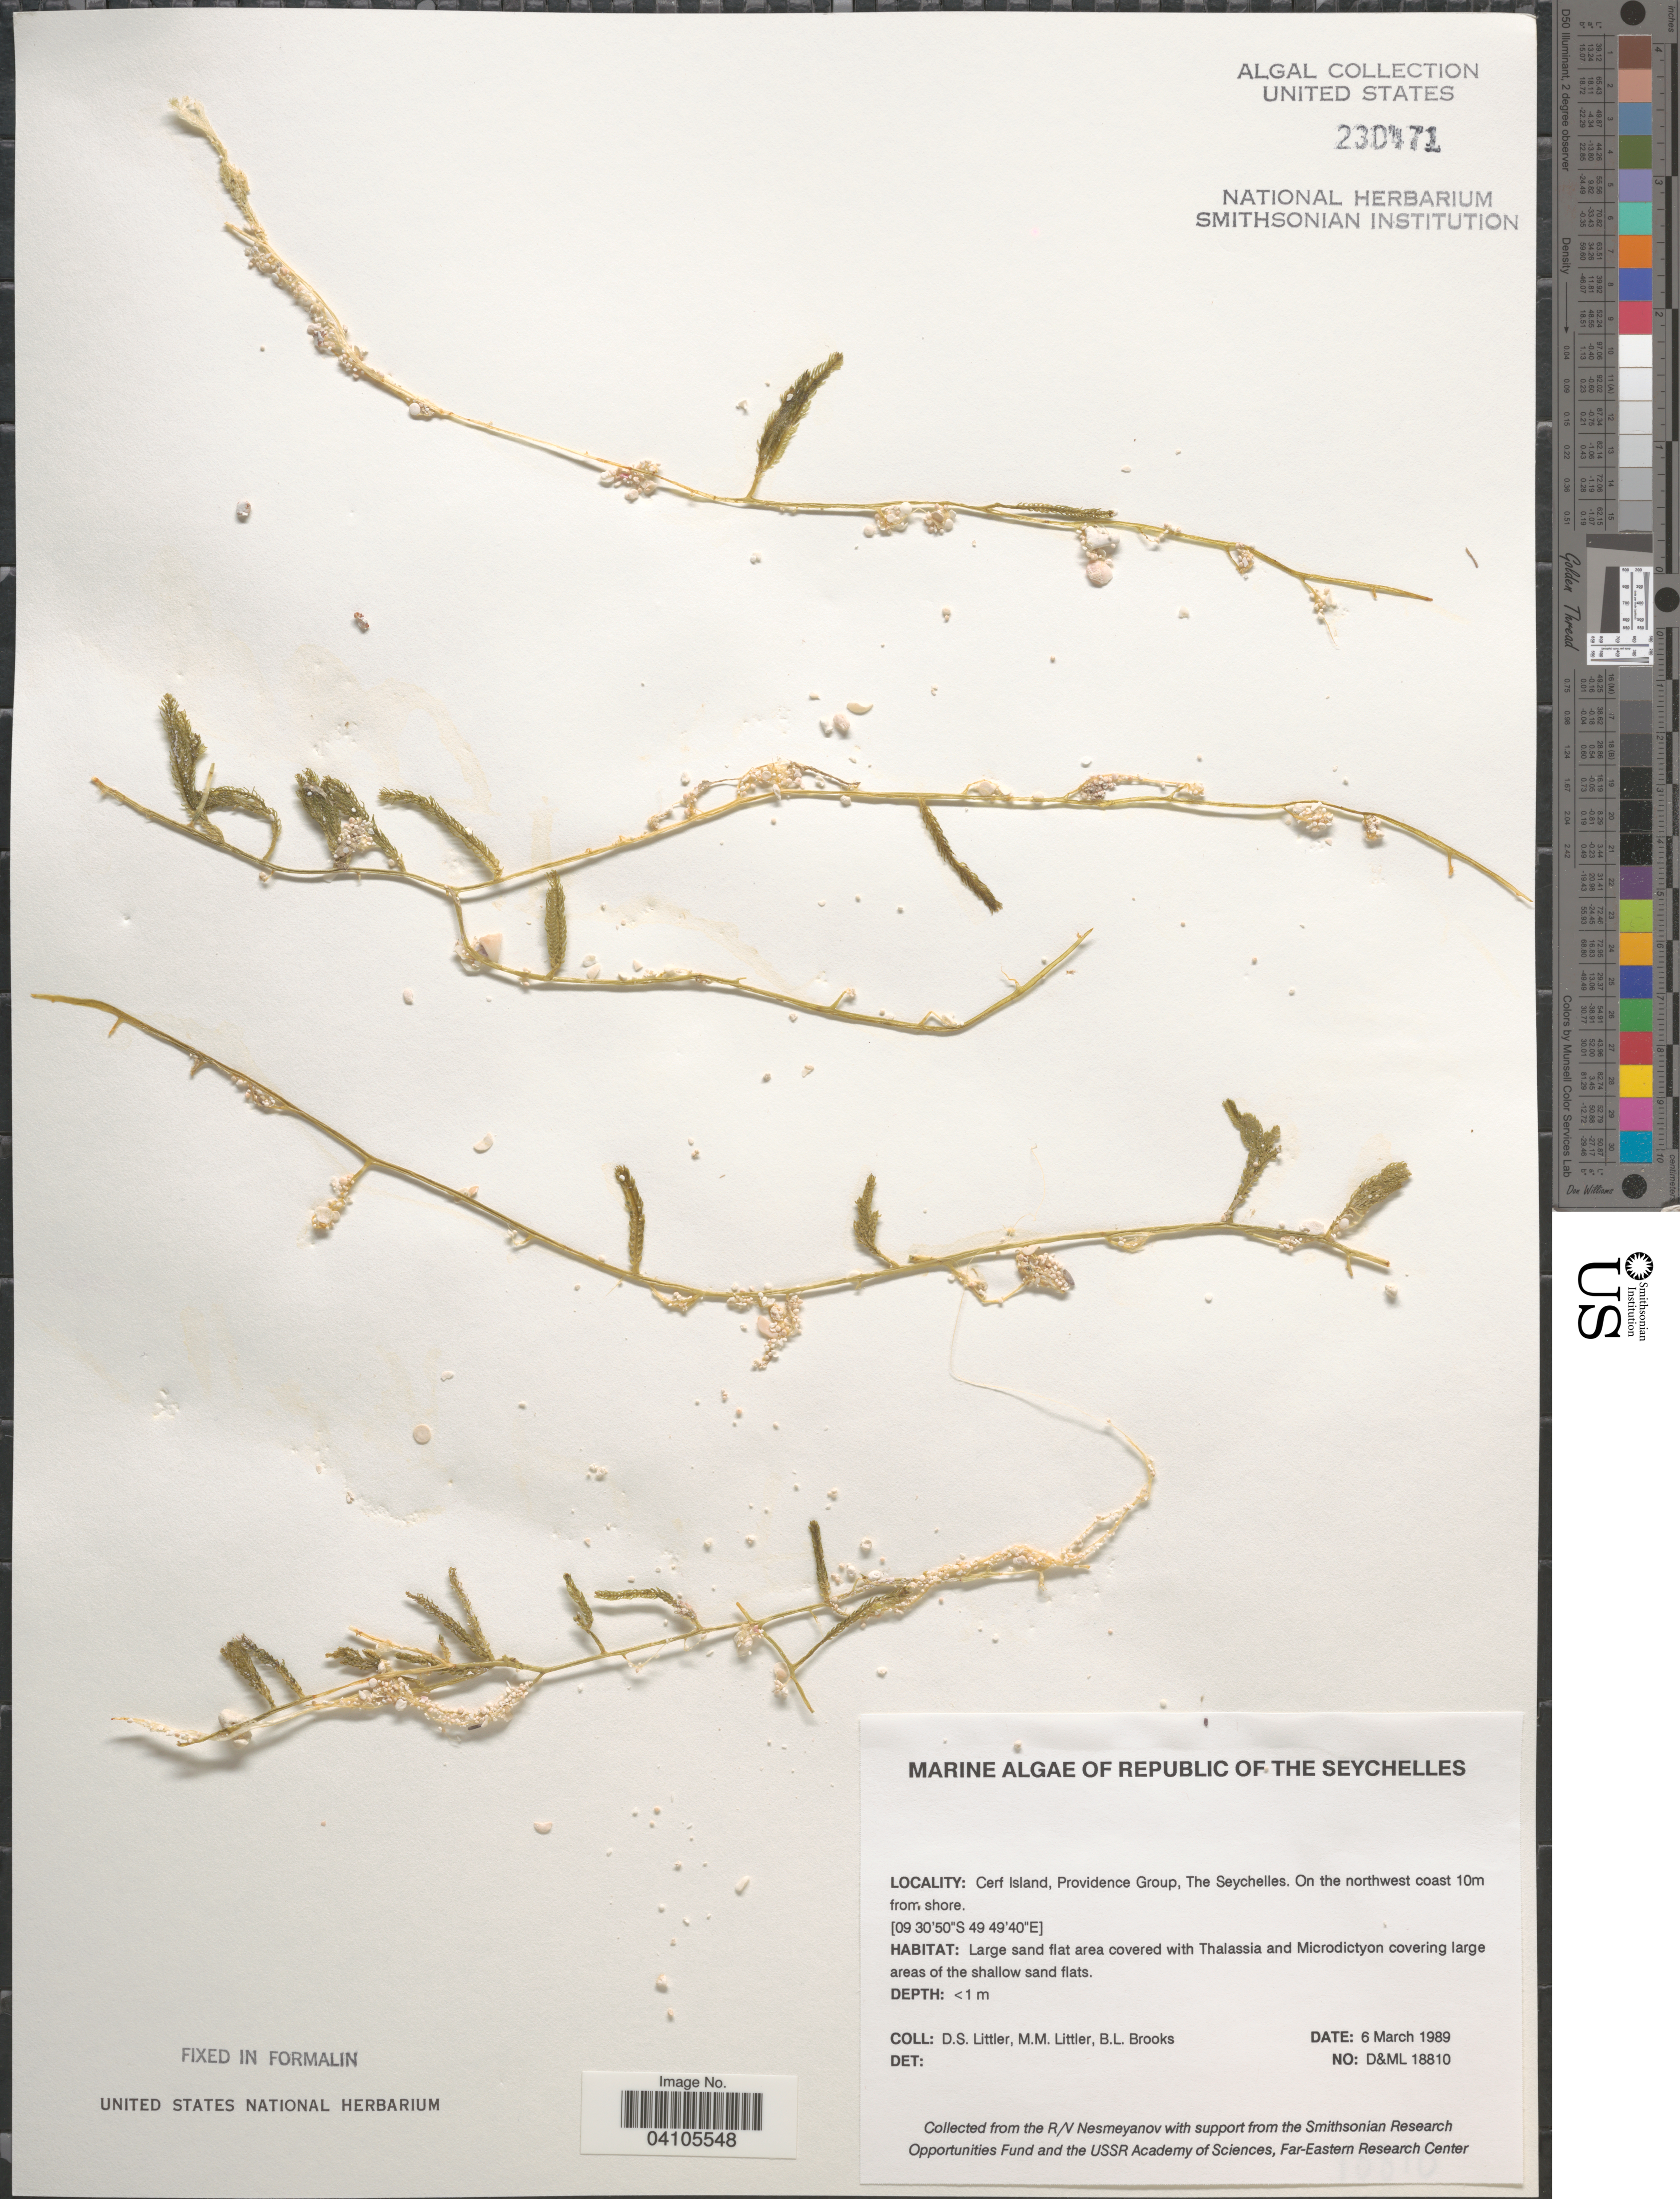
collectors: D. S. Littler & B. Brooks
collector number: D&ML 18810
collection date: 1989-03-06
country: Seychelles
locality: Cerf Island, Providence Group. On the northwest coast 10m from shore.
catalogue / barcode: US 230471